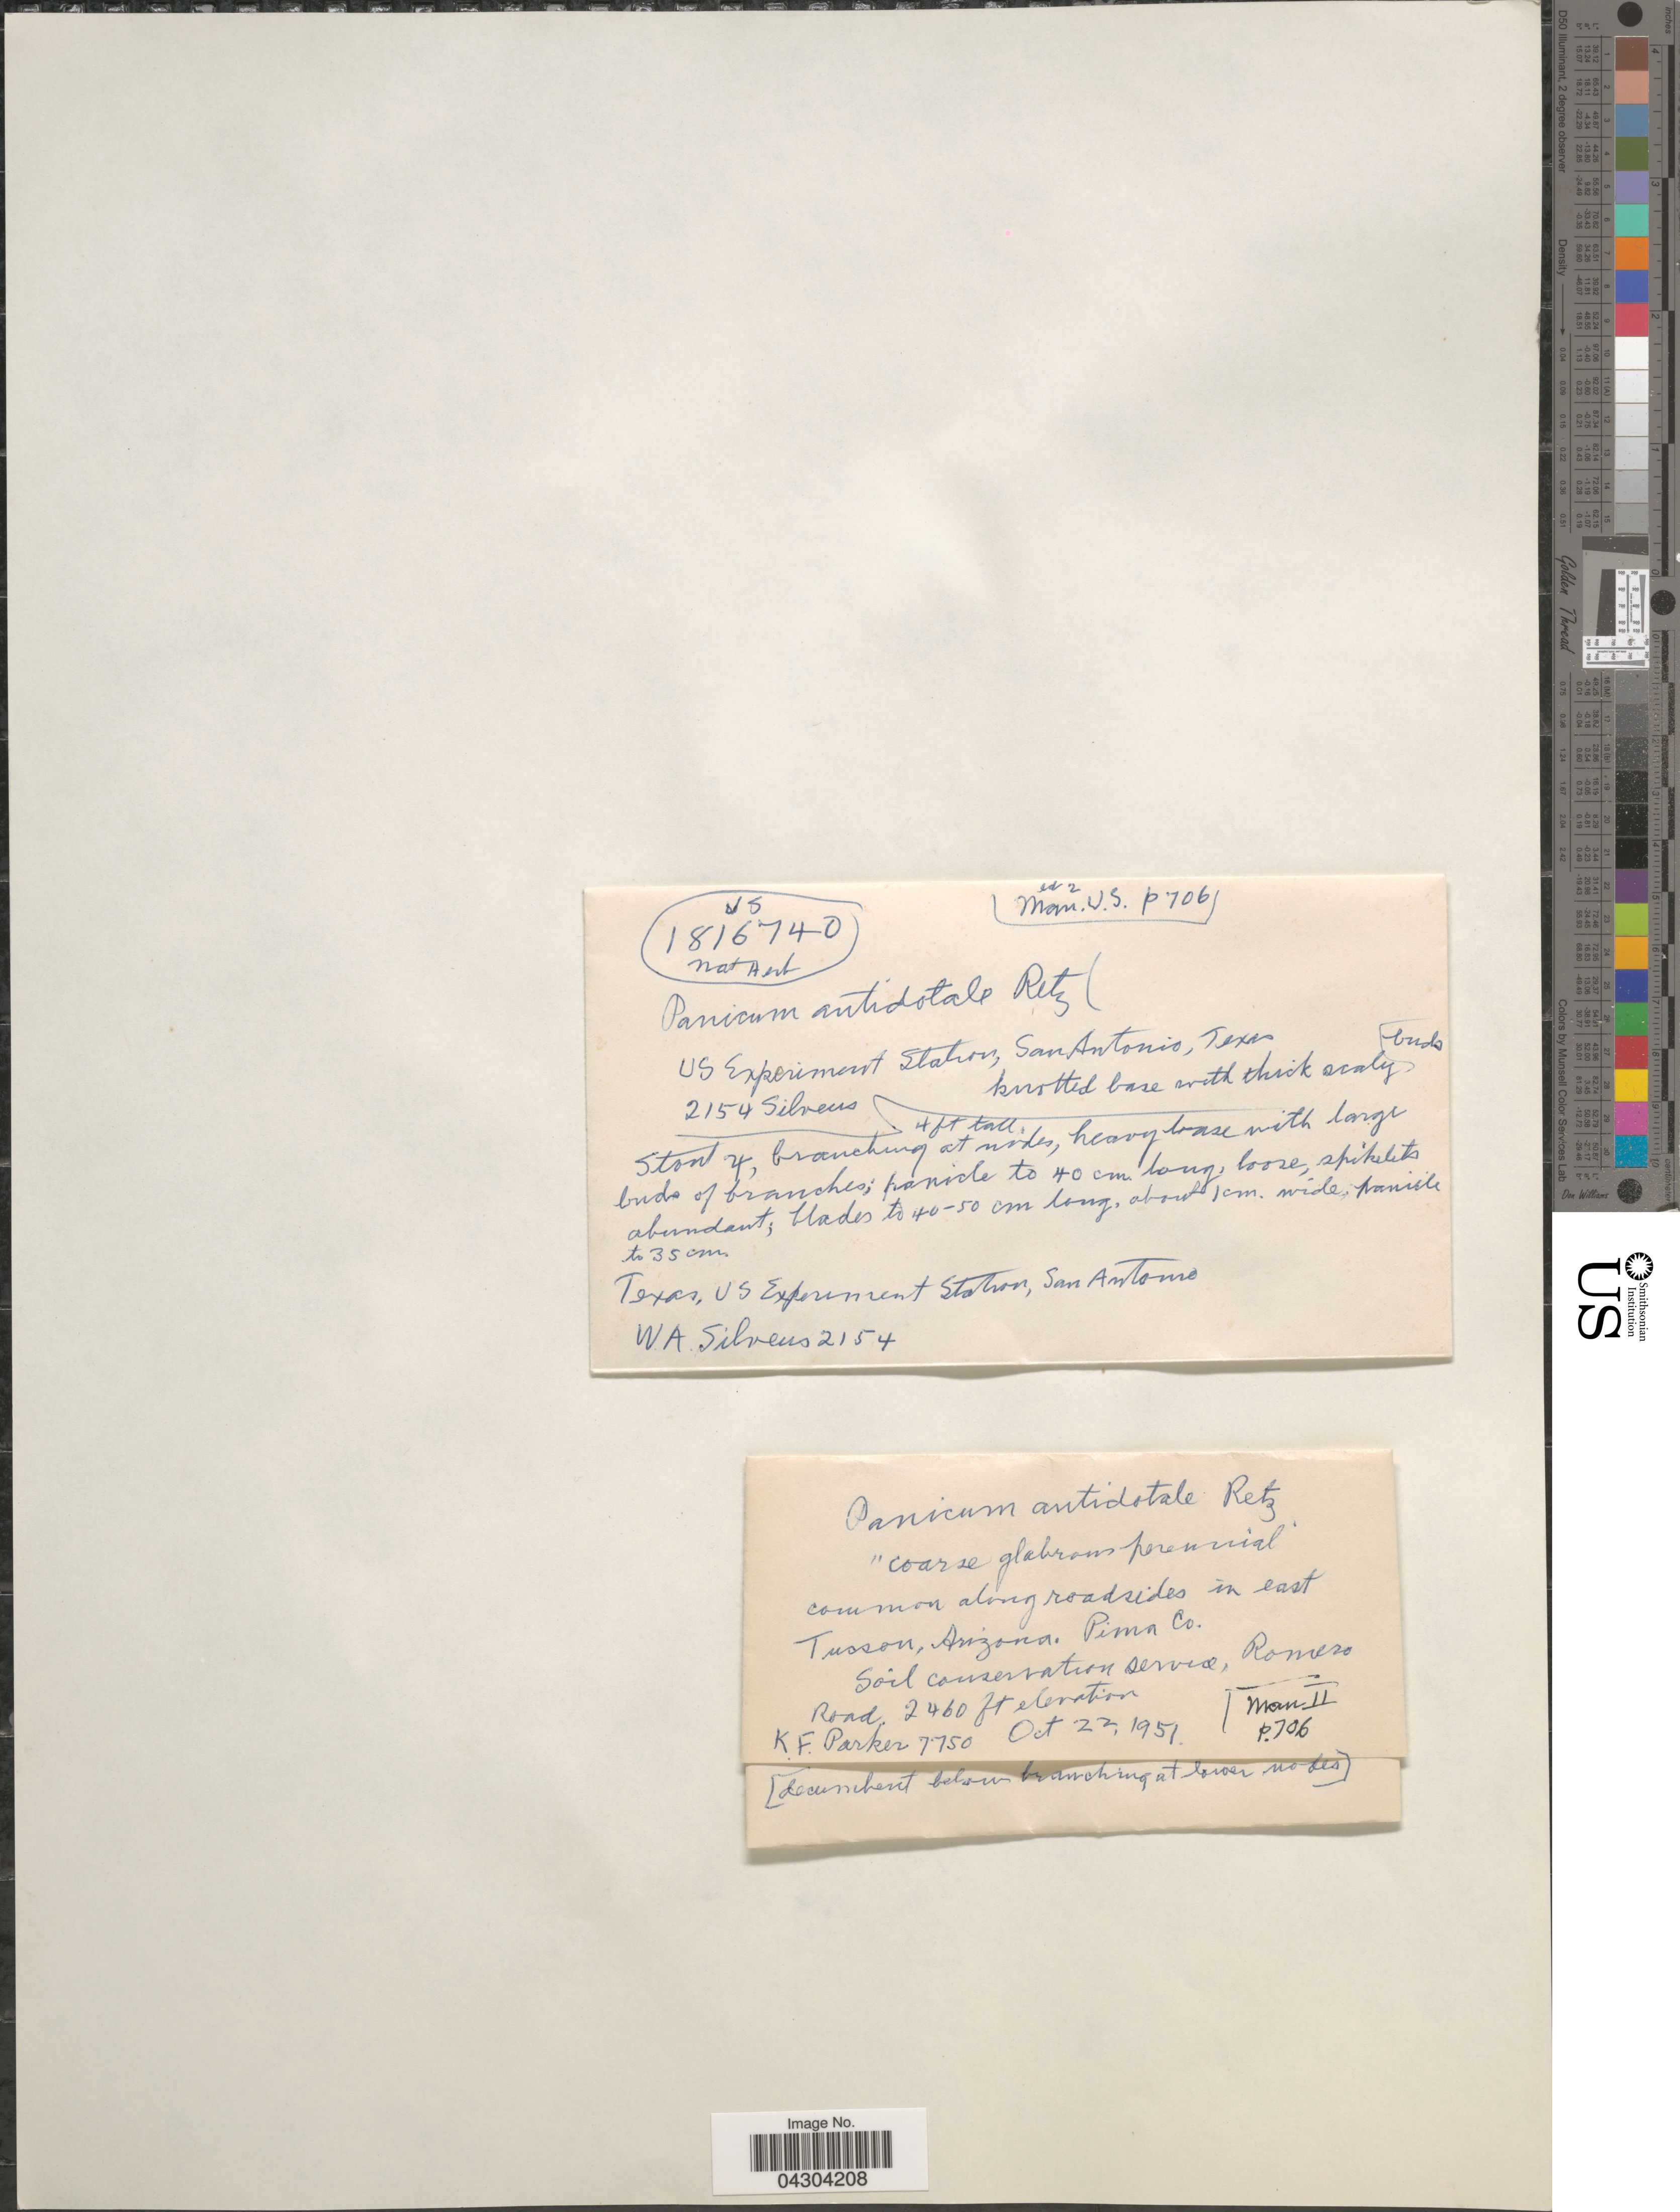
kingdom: Plantae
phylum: Tracheophyta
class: Liliopsida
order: Poales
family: Poaceae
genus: Panicum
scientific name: Panicum antidotale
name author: Retz.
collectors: W. Silveus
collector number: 2154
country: United States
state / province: Texas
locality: US Experiment Station, San Antonio.